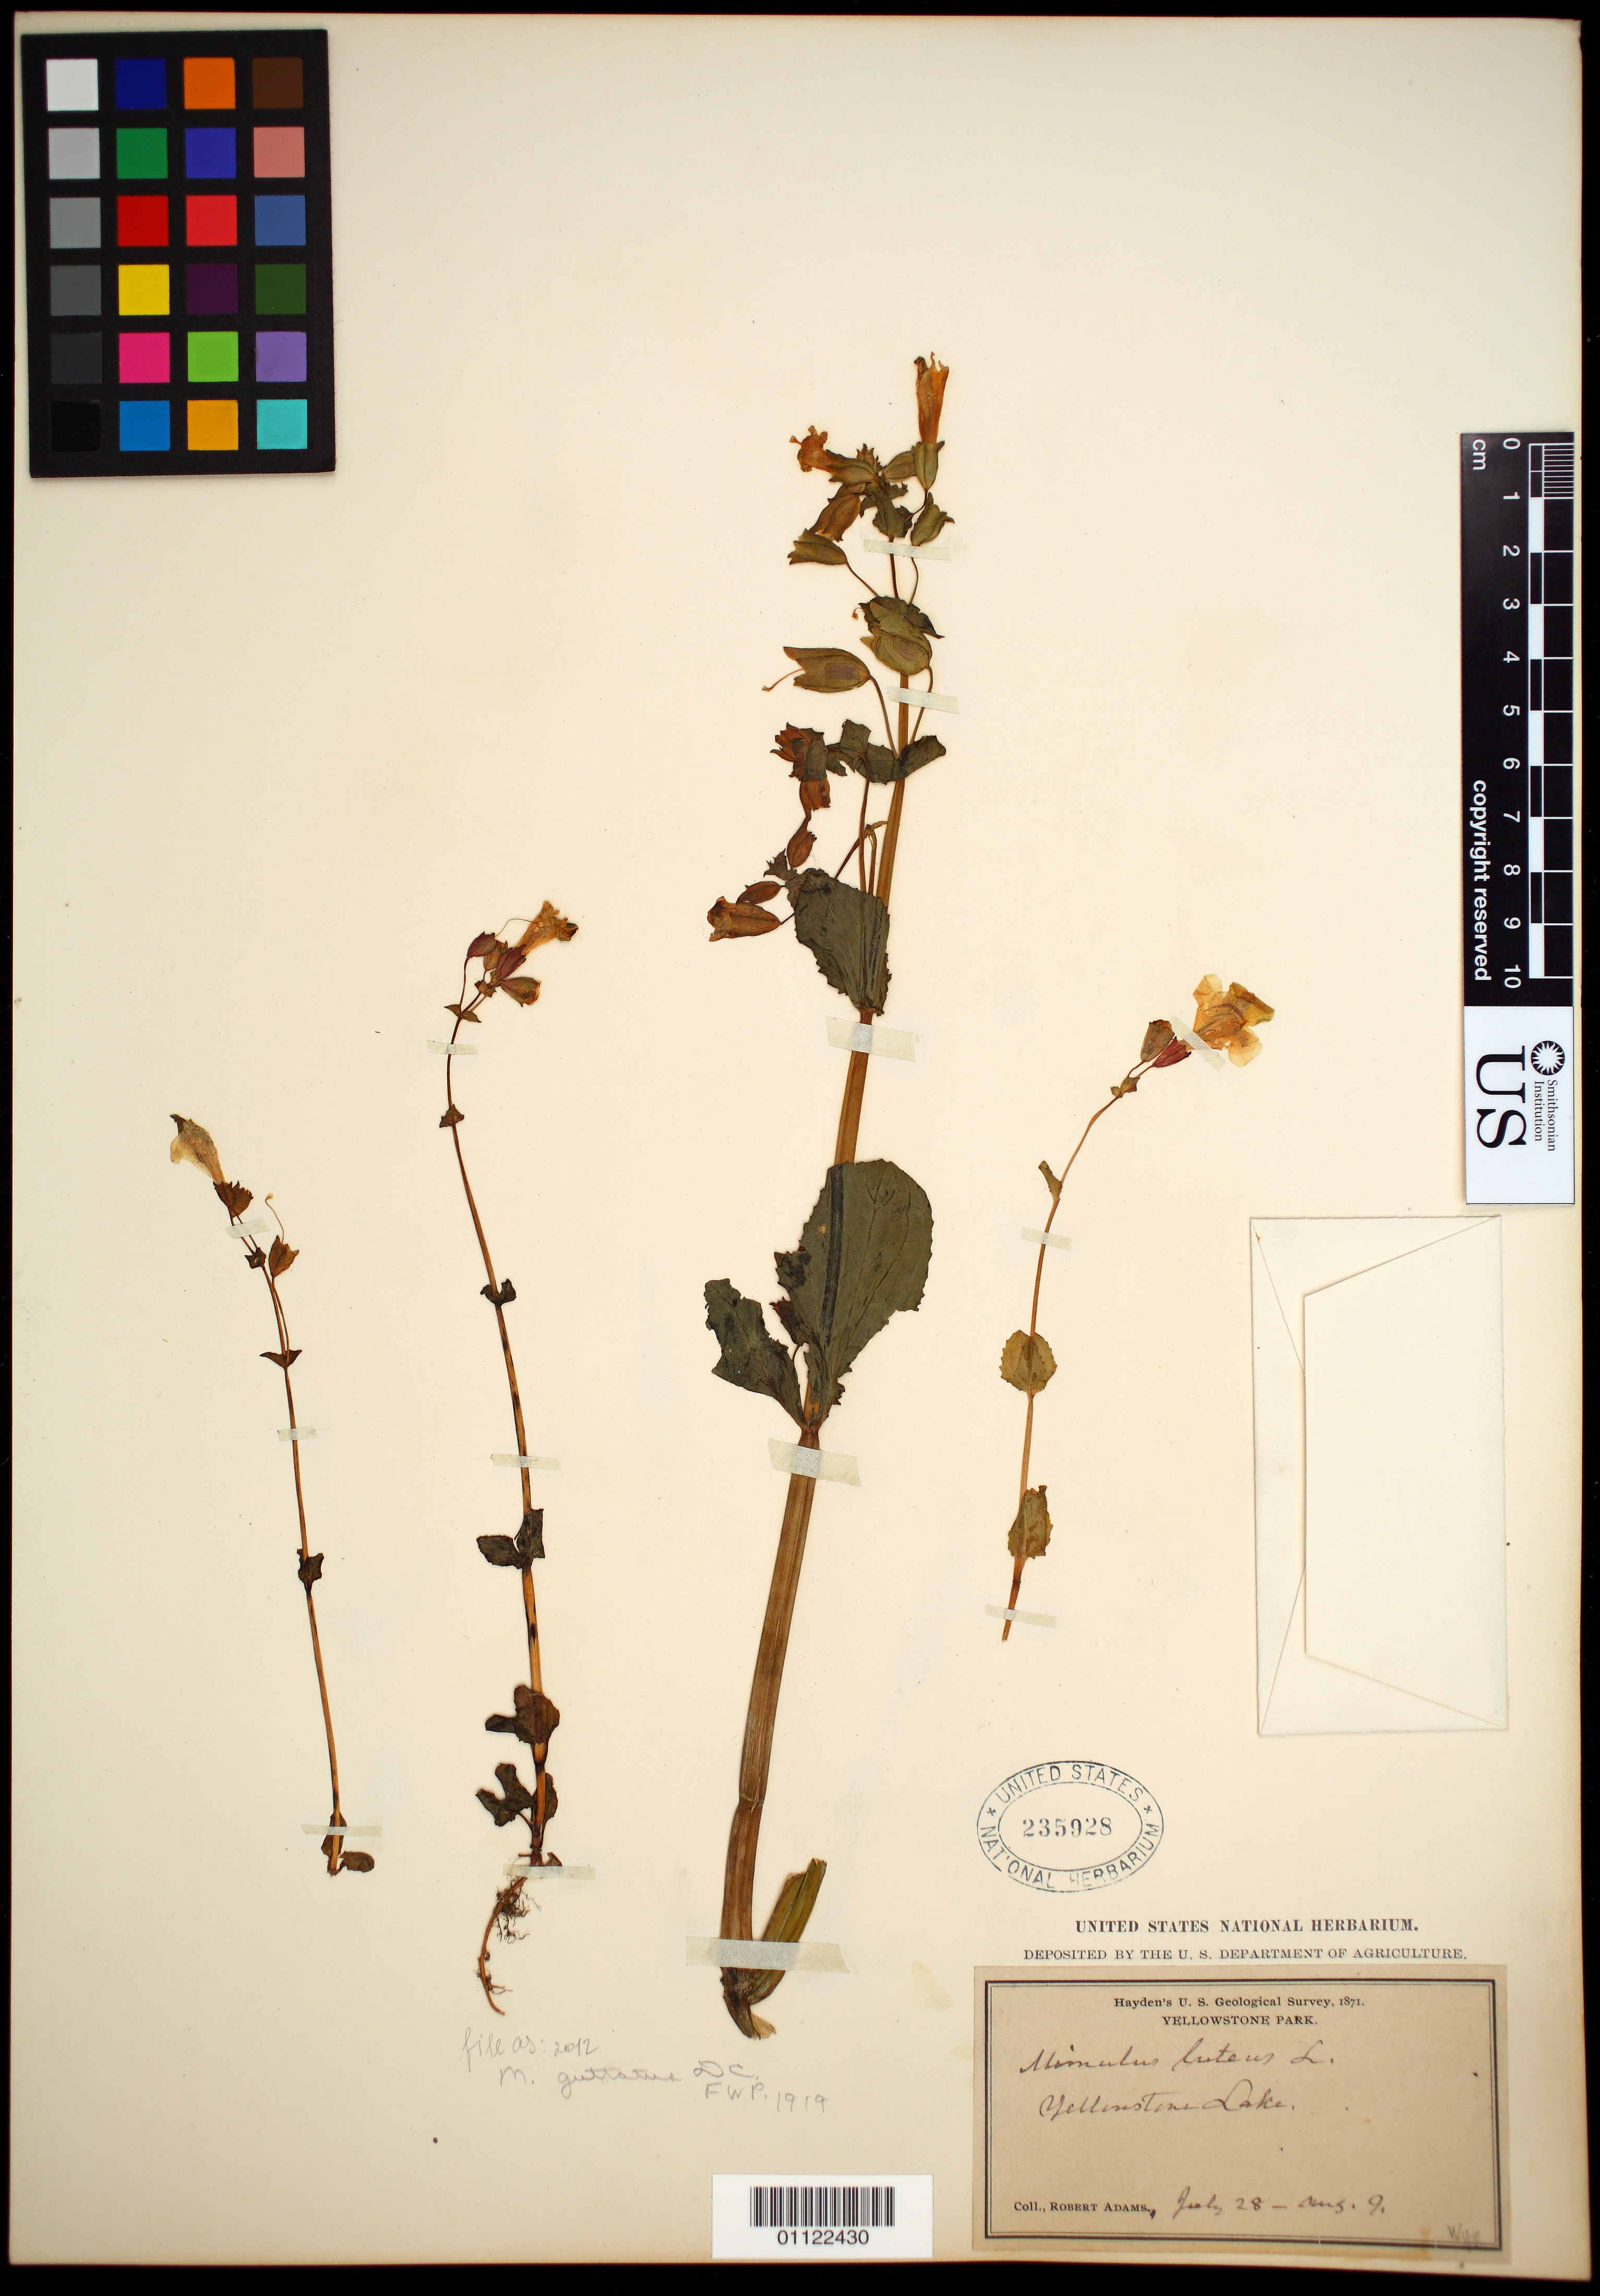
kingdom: Plantae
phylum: Tracheophyta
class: Magnoliopsida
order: Lamiales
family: Phrymaceae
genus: Mimulus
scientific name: Mimulus guttatus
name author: DC.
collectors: R. Adams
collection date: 1871-07-28/1871-08-09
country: United States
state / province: Wyoming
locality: Yellowstone Lake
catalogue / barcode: US 235928